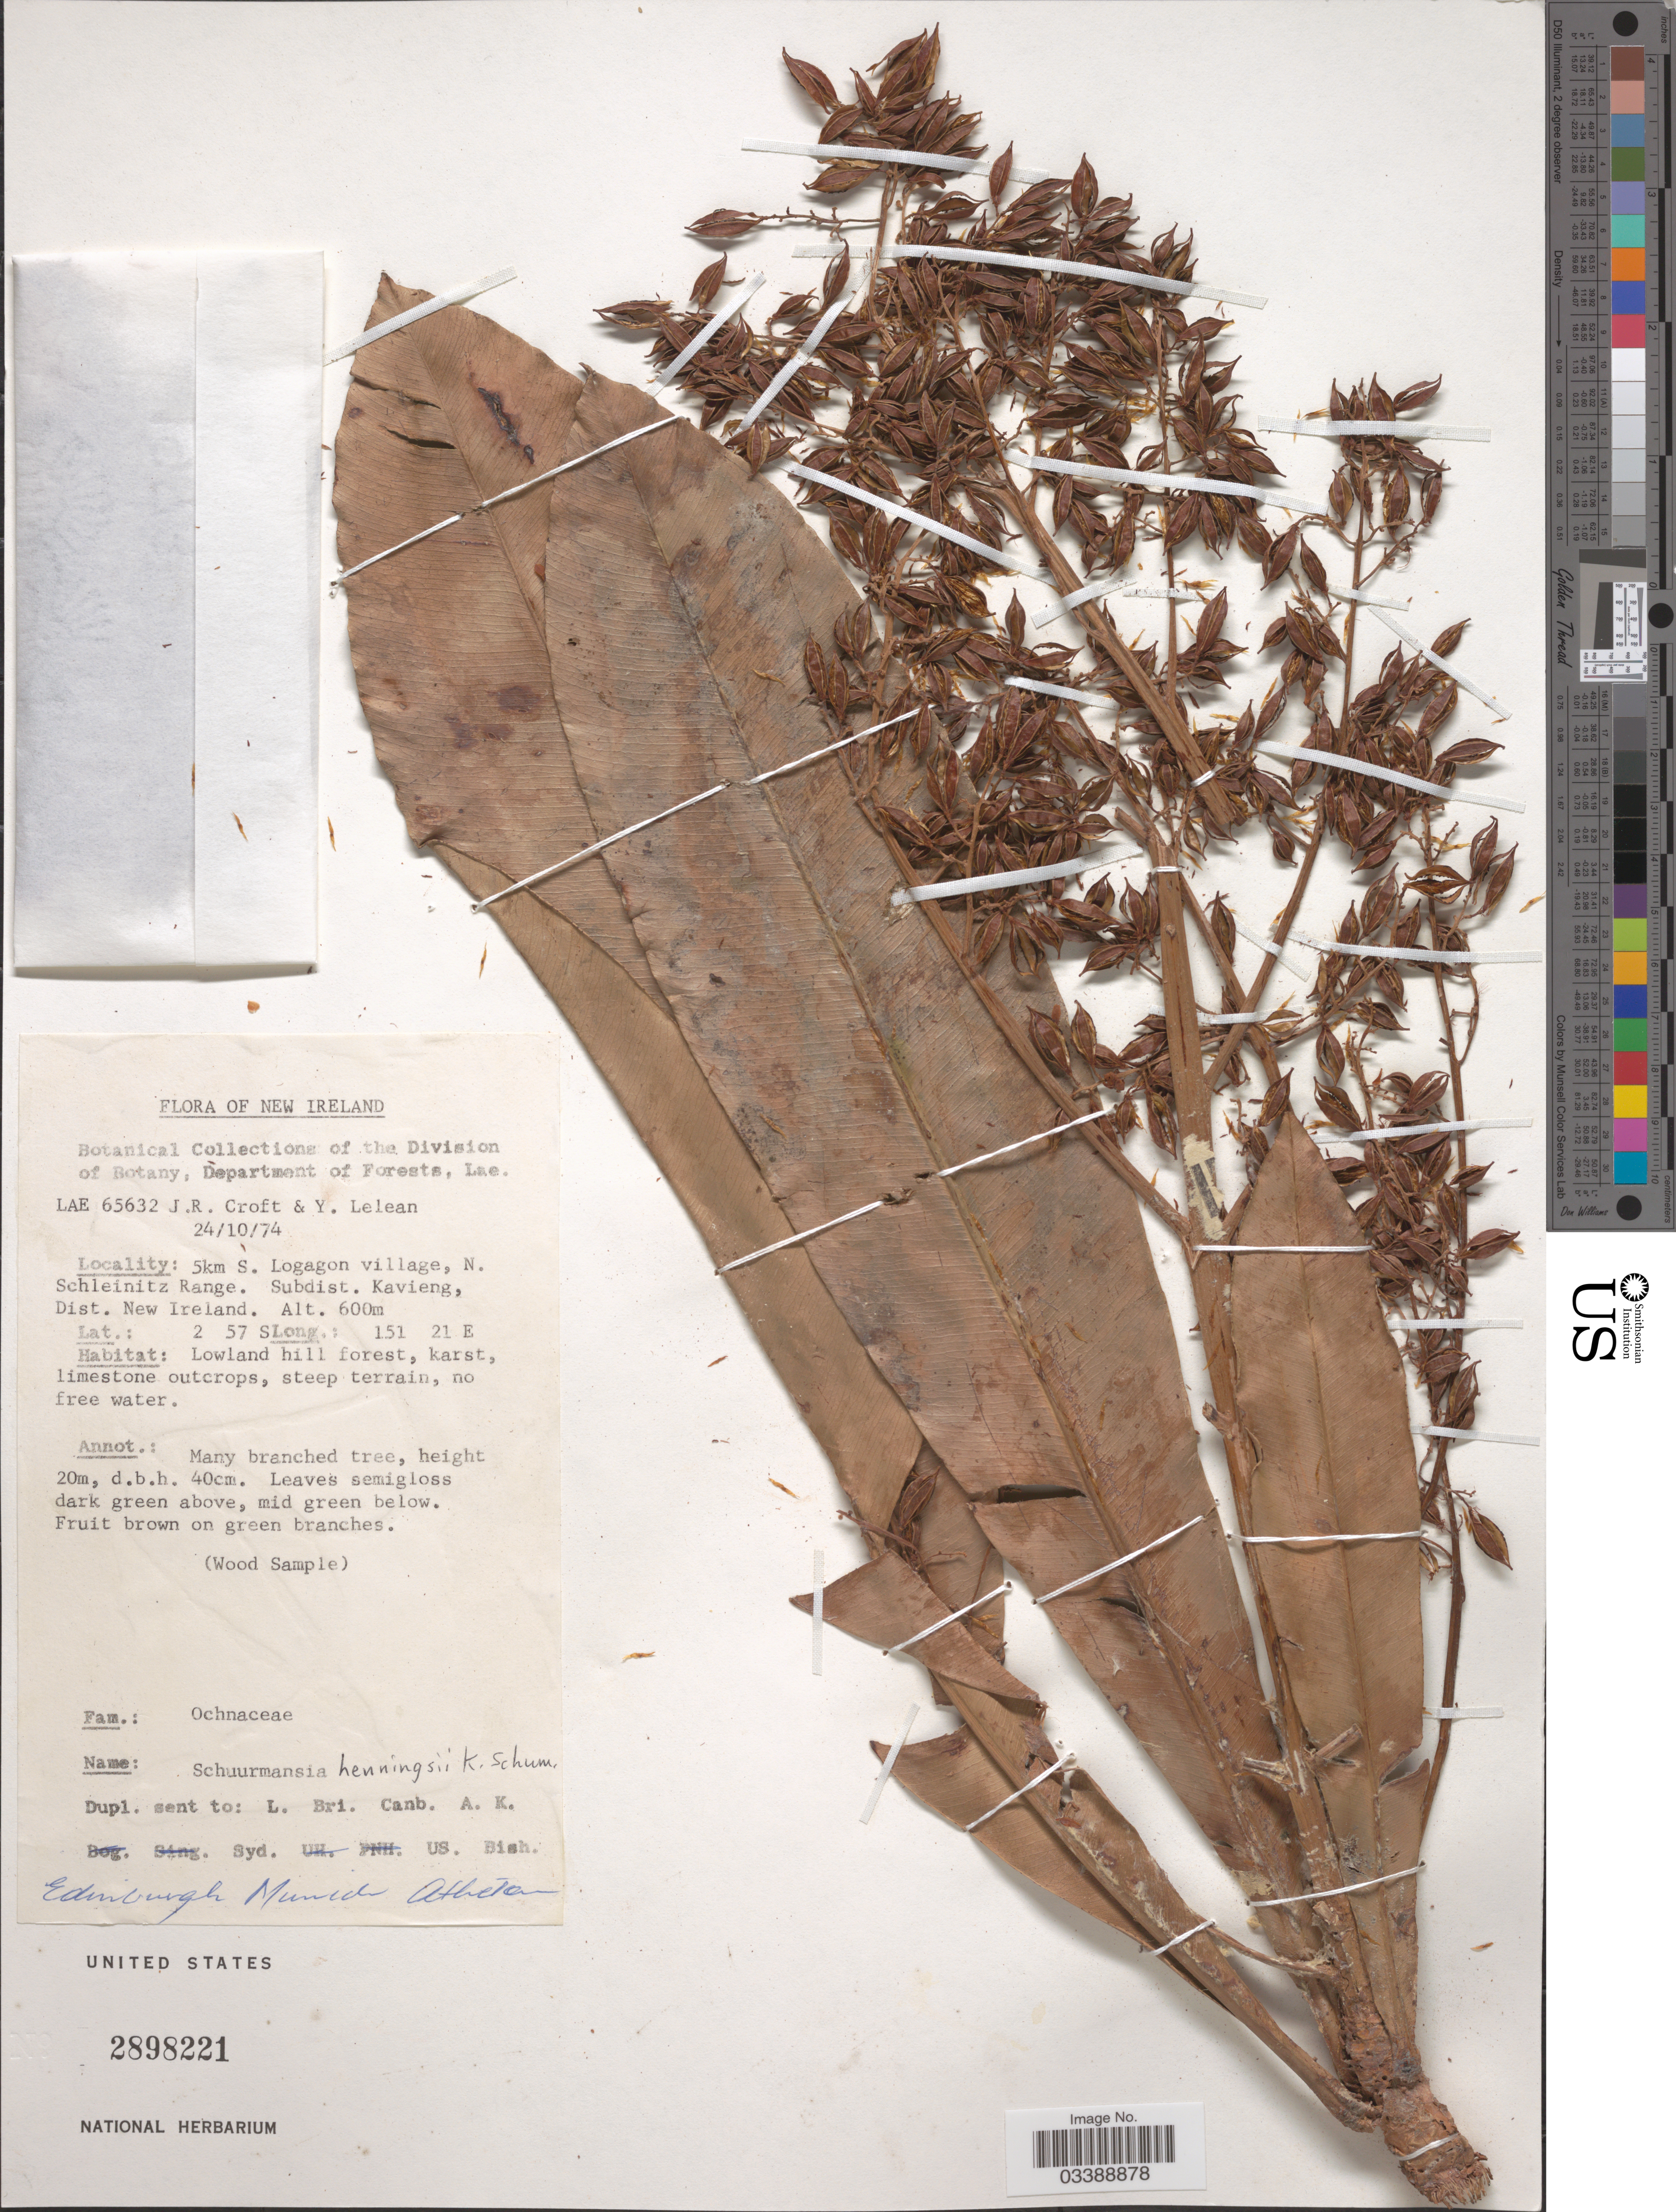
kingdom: Plantae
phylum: Tracheophyta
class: Magnoliopsida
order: Malpighiales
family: Ochnaceae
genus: Schuurmansia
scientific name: Schuurmansia henningsii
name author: K. Schum.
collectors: J. R. Croft & Y. Lelean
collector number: LAE65632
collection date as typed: Transcribed d/m/y: 24/10/74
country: Papua New Guinea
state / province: New Ireland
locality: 5km S. Logagon village, N. Schleinitz Range. Subdist. Kavieng. Dist. New Ireland.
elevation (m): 600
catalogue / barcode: US 2898221